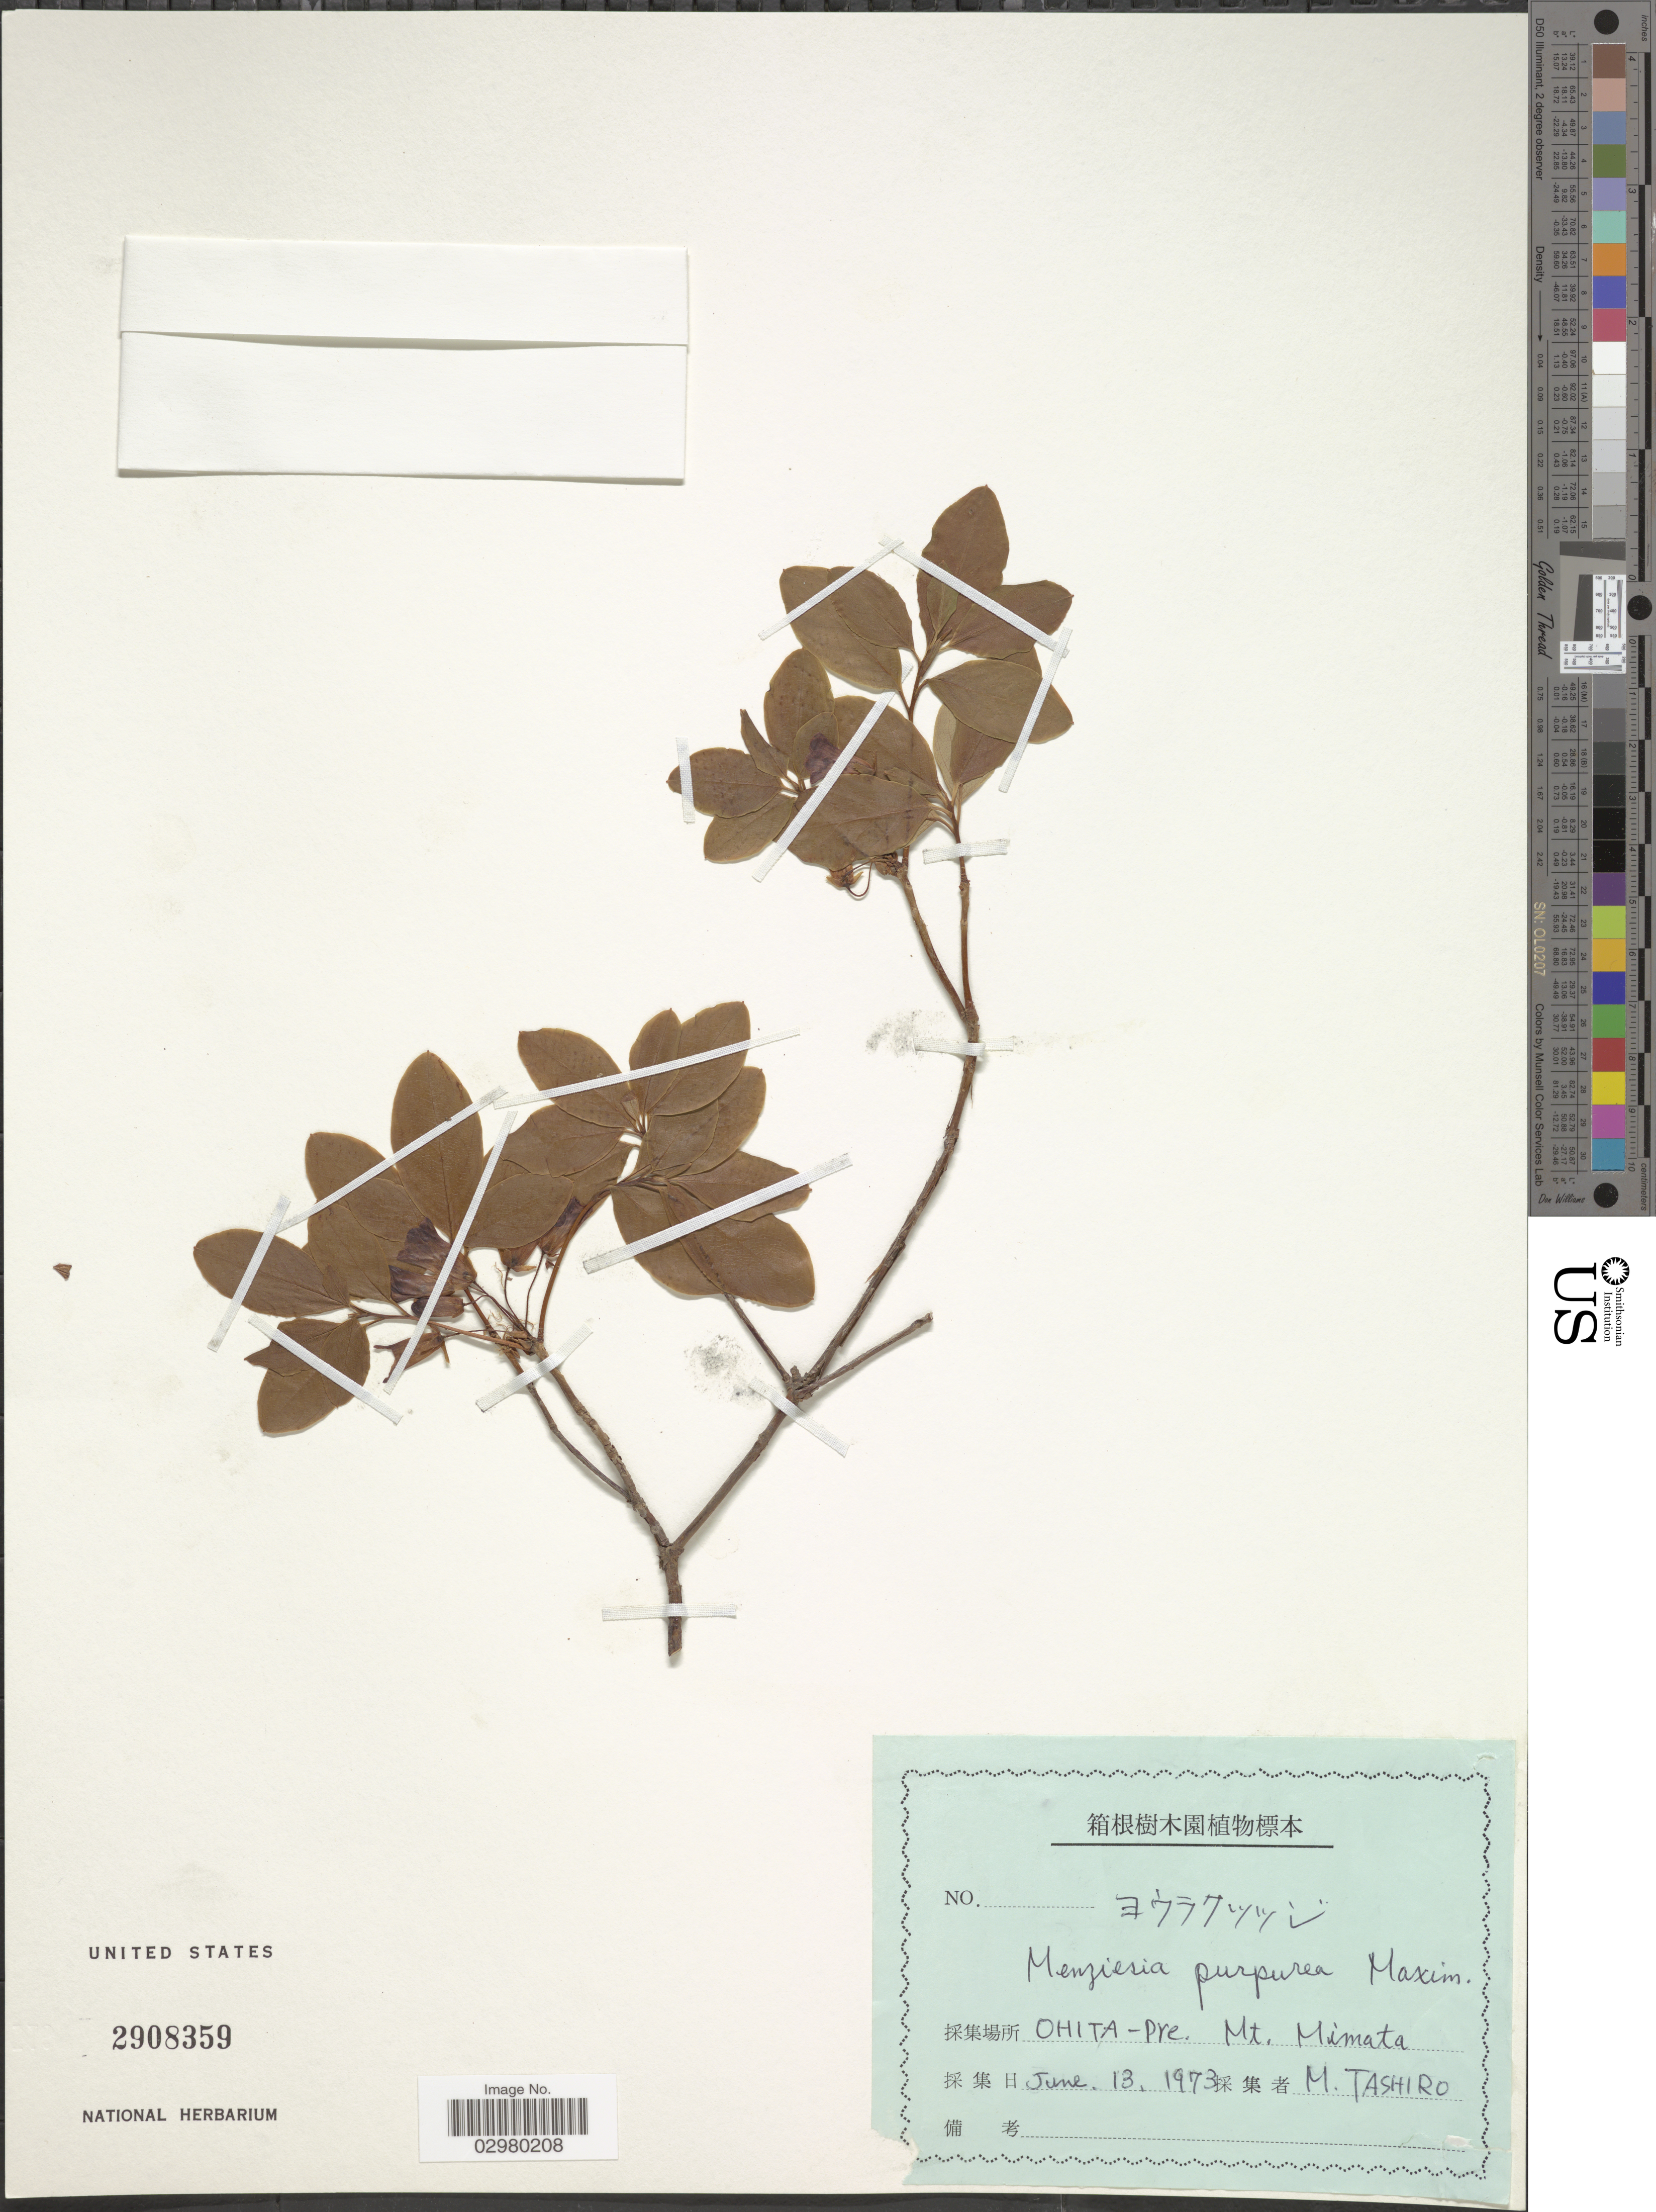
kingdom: Plantae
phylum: Tracheophyta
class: Magnoliopsida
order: Ericales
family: Ericaceae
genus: Menziesia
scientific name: Menziesia purpurea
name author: Maxim.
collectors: M. Tashiro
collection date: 1973-06-13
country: Japan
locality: Ohita-Pre. Mt. Mimata.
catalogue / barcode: US 2908359